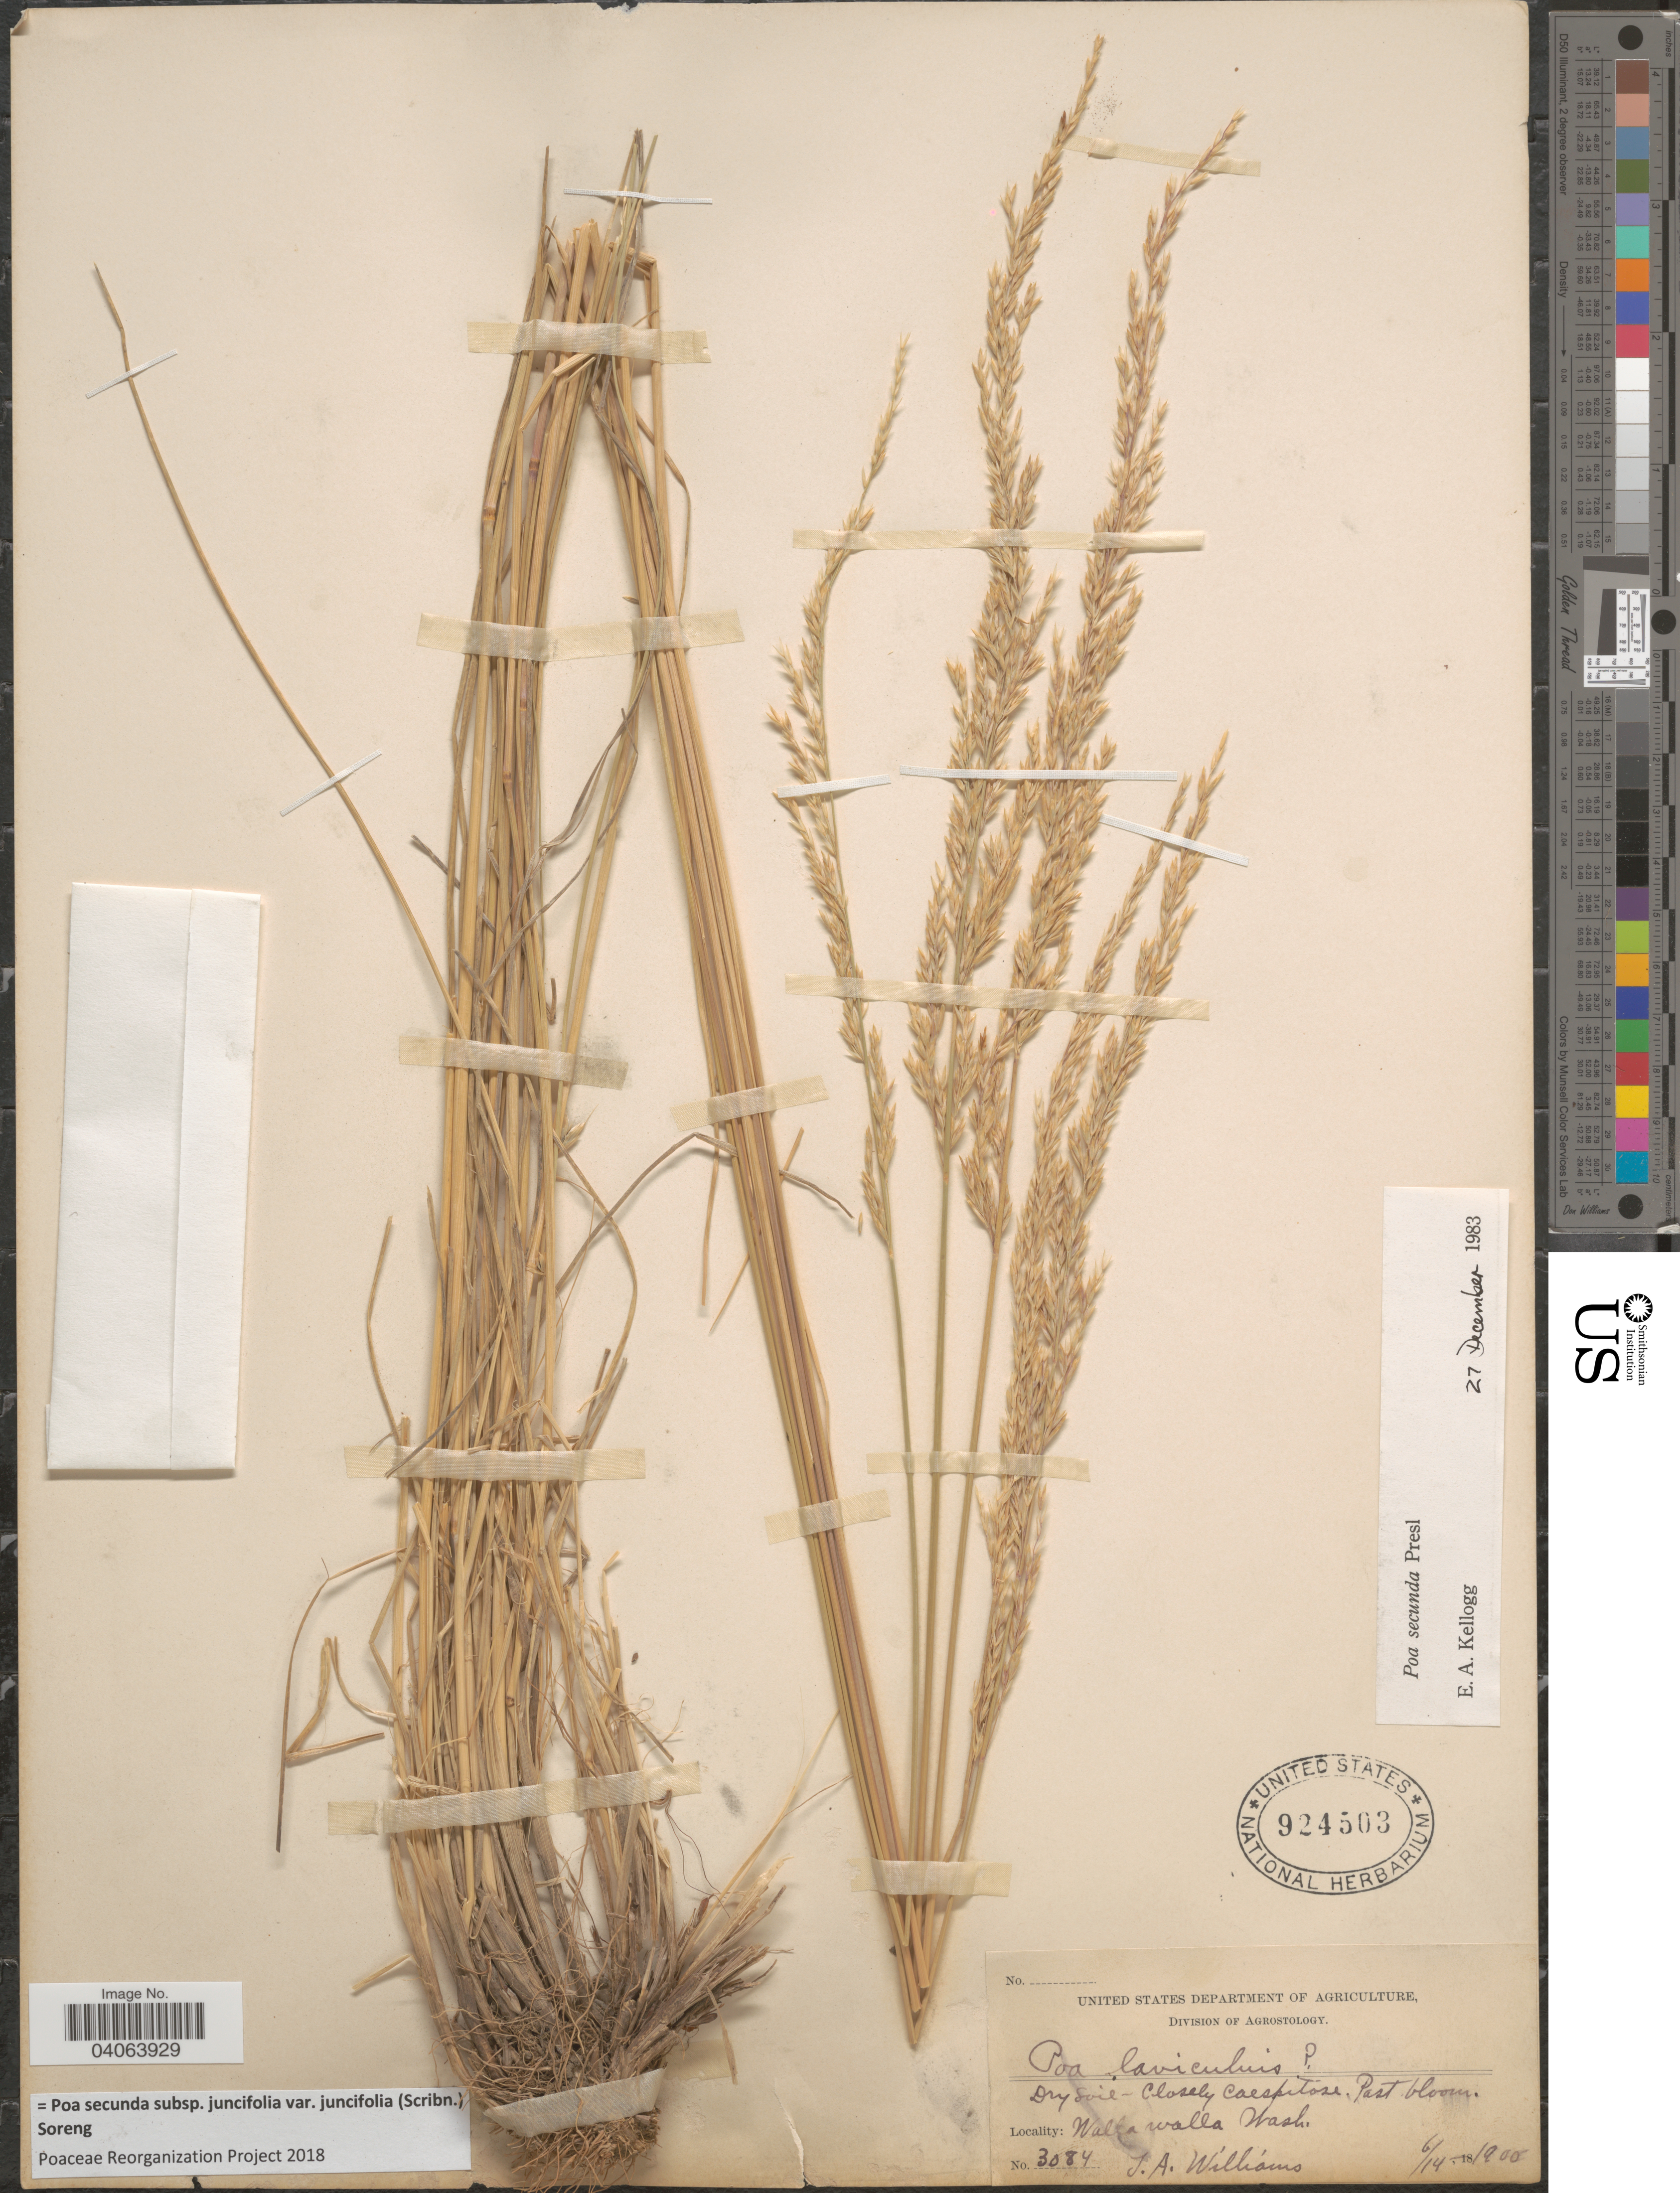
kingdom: Plantae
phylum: Tracheophyta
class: Liliopsida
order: Poales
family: Poaceae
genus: Poa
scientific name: Poa secunda subsp. juncifolia var. juncifolia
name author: (Scribn.) Soreng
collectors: T. A. Williams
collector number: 3084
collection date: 1900-06-14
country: United States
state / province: Washington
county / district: Walla Walla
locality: Walla Walla.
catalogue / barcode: US 924503